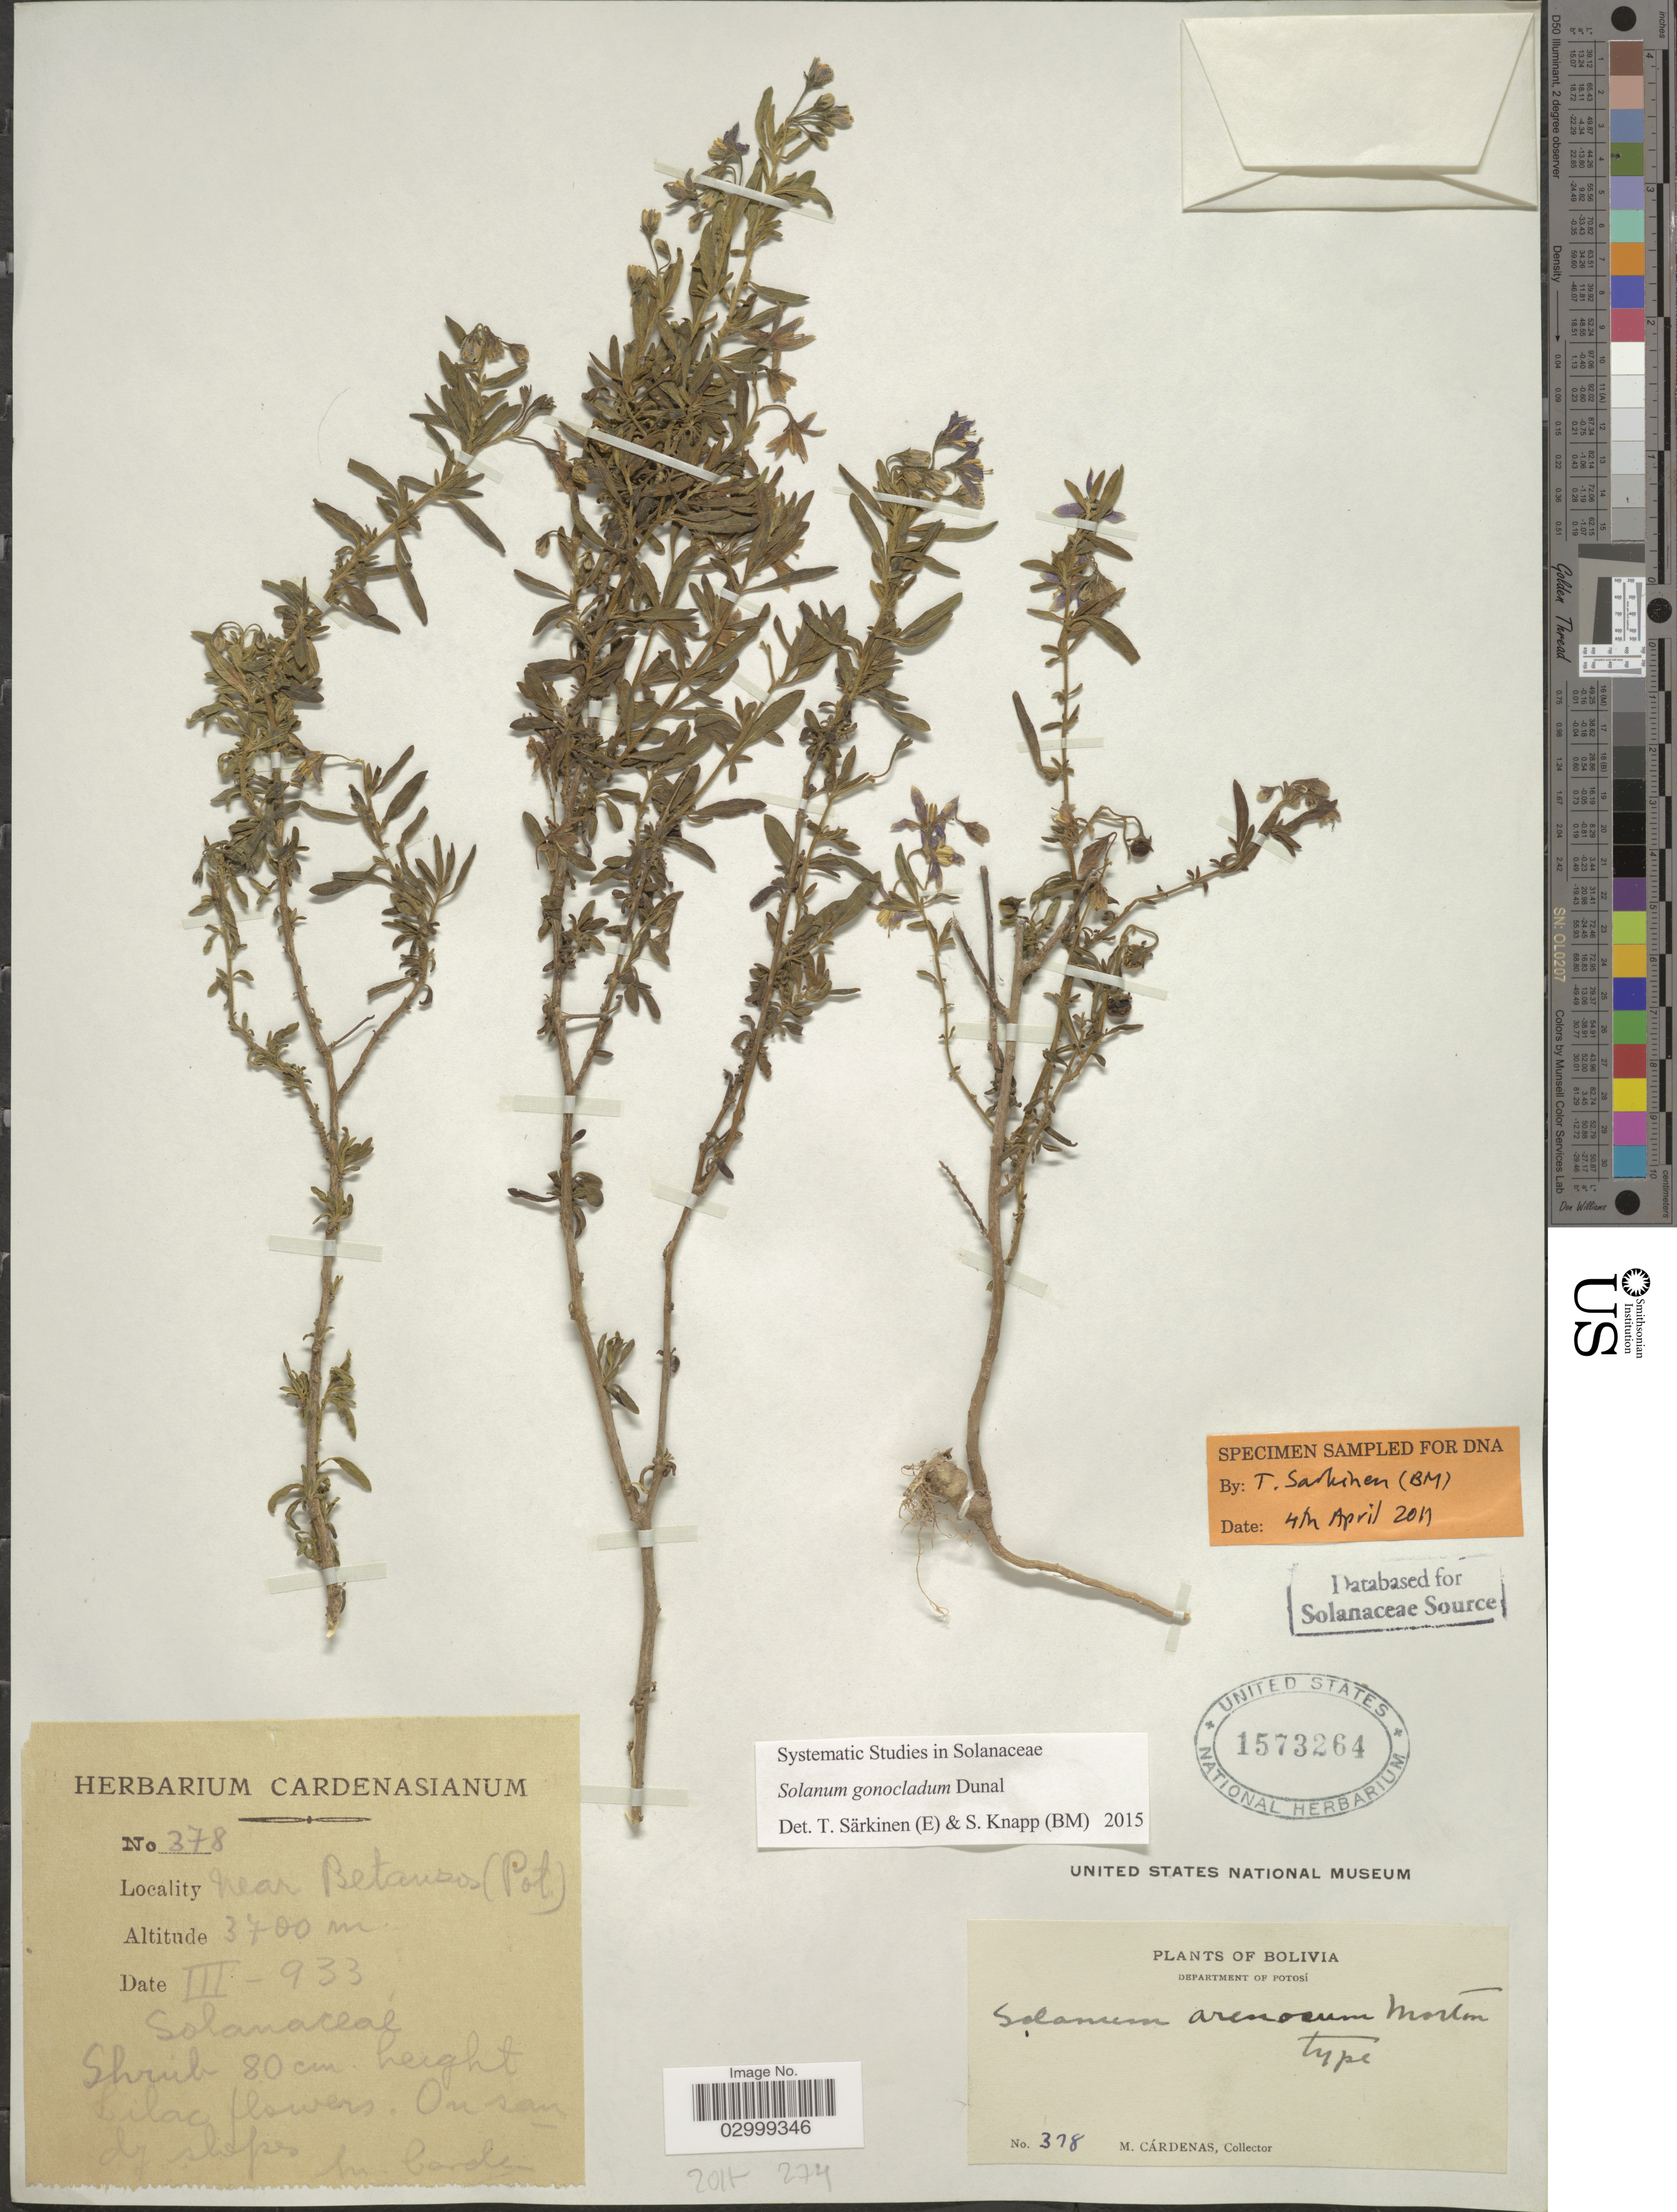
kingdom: Plantae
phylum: Tracheophyta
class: Magnoliopsida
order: Solanales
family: Solanaceae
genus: Solanum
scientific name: Solanum gonocladum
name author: Dunal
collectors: M. Cárdenas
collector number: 378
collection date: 1933-03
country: Bolivia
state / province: Potosi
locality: Department of Potosi. Near Betanzos.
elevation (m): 3700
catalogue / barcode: US 1573264